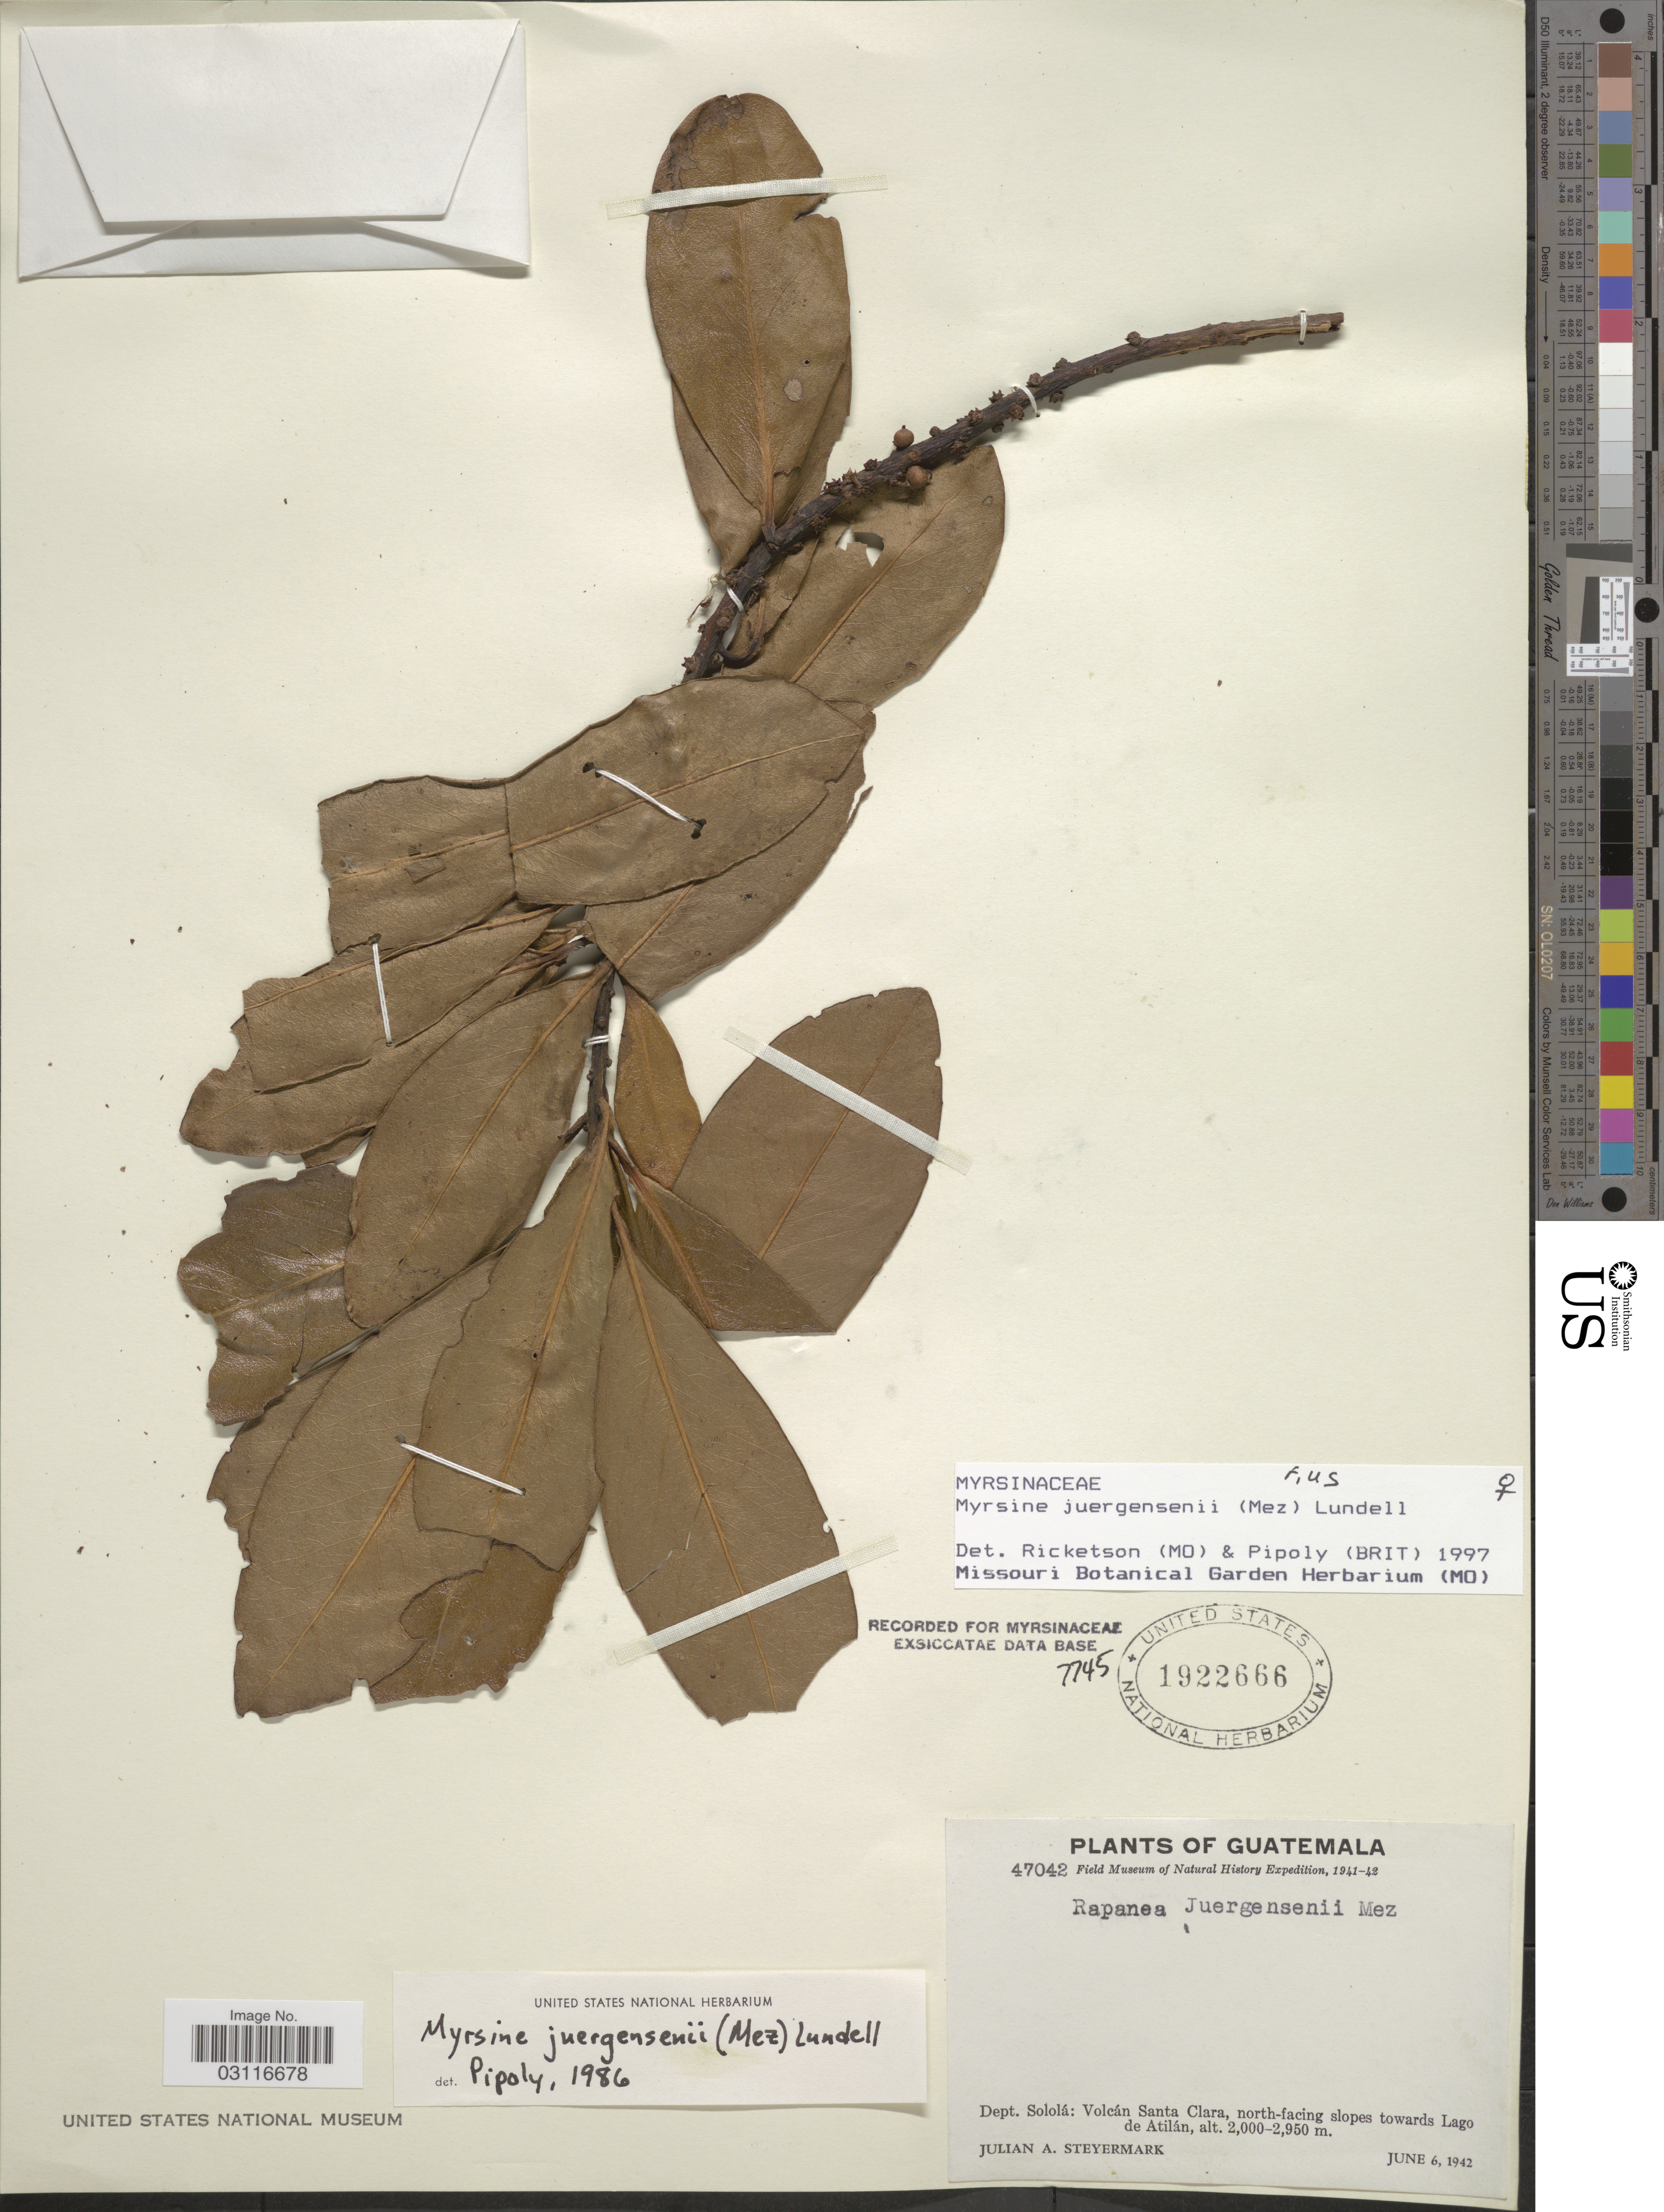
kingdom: Plantae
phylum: Tracheophyta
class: Magnoliopsida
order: Ericales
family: Primulaceae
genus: Myrsine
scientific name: Myrsine juergensenii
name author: (Mez) Lundell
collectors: J. Steyermark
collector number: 47042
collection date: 1942-06-06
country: Guatemala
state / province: Sololá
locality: Dept. Sololá: Volcán Santa Clara, north-facing slopes towards Lago de Atilán.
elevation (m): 2000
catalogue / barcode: US 1922666